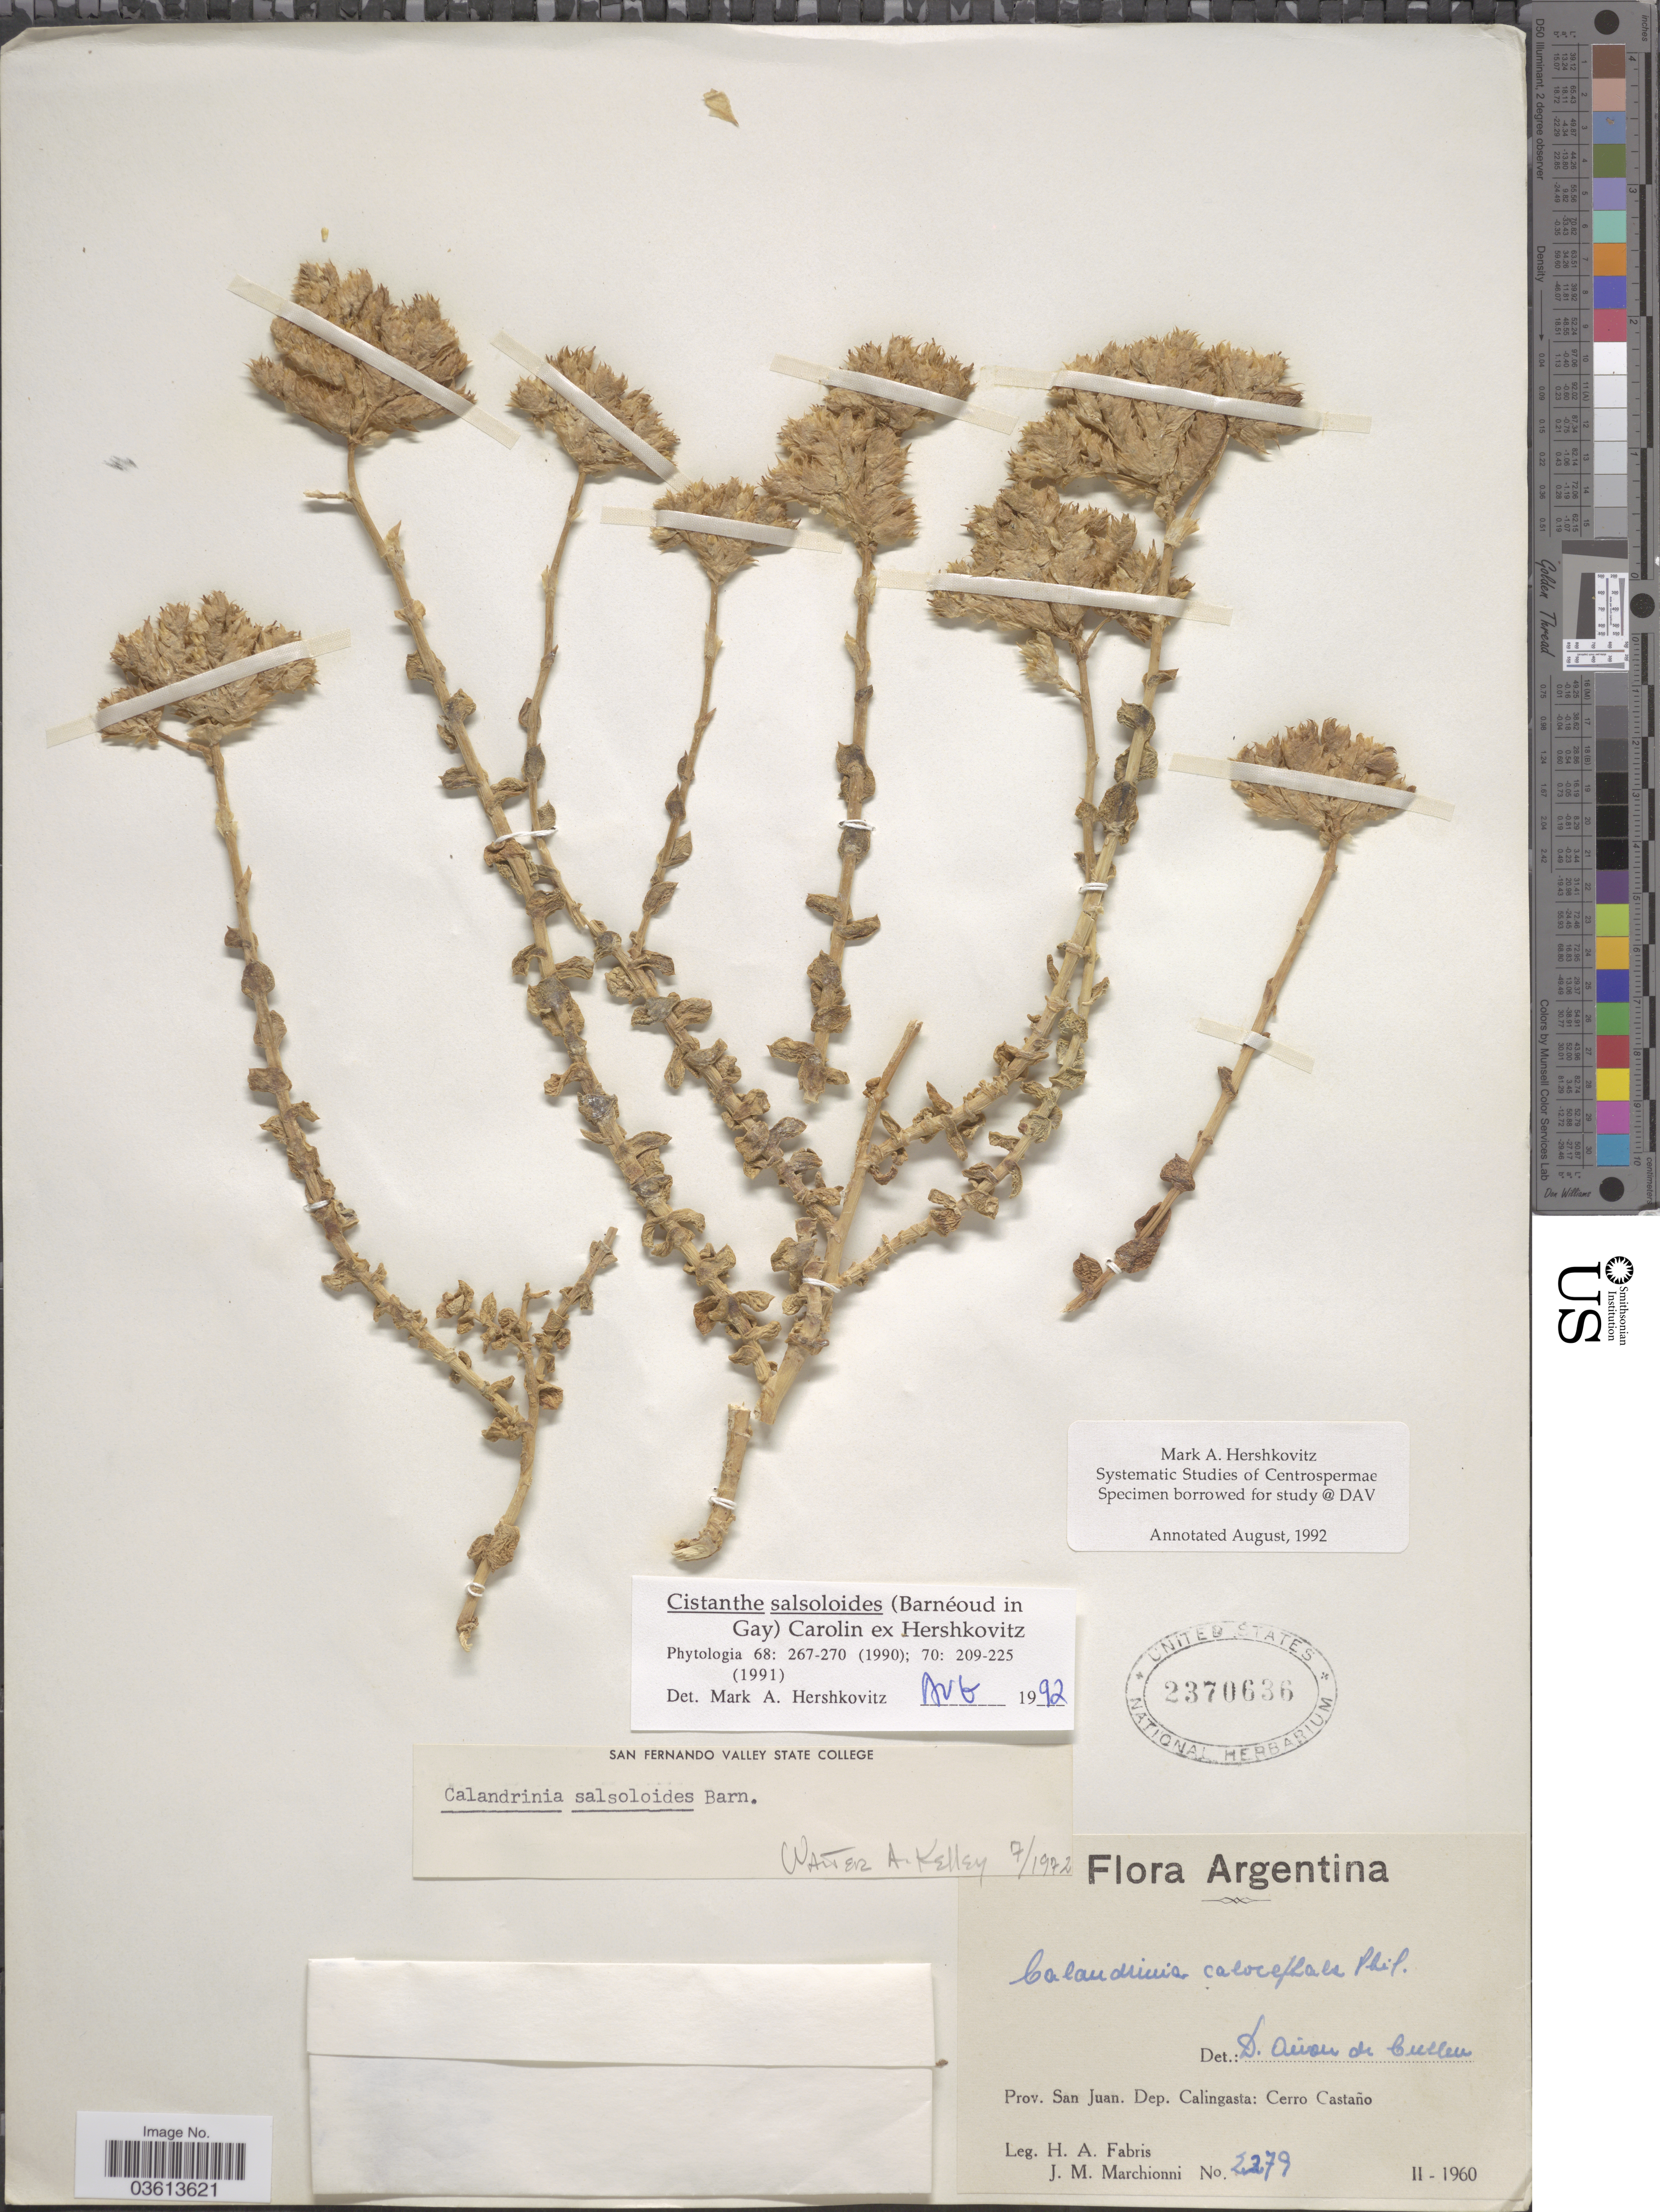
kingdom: Plantae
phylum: Tracheophyta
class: Magnoliopsida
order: Caryophyllales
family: Montiaceae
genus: Philippiamra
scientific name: Philippiamra salsoloides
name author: (Barnéoud) Hershk.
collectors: H. A. Fabris & J. Marchionni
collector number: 2279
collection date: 1960-02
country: Argentina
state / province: San Juan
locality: Dep. Calingasta: Cerro Castaño.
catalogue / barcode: US 2370636